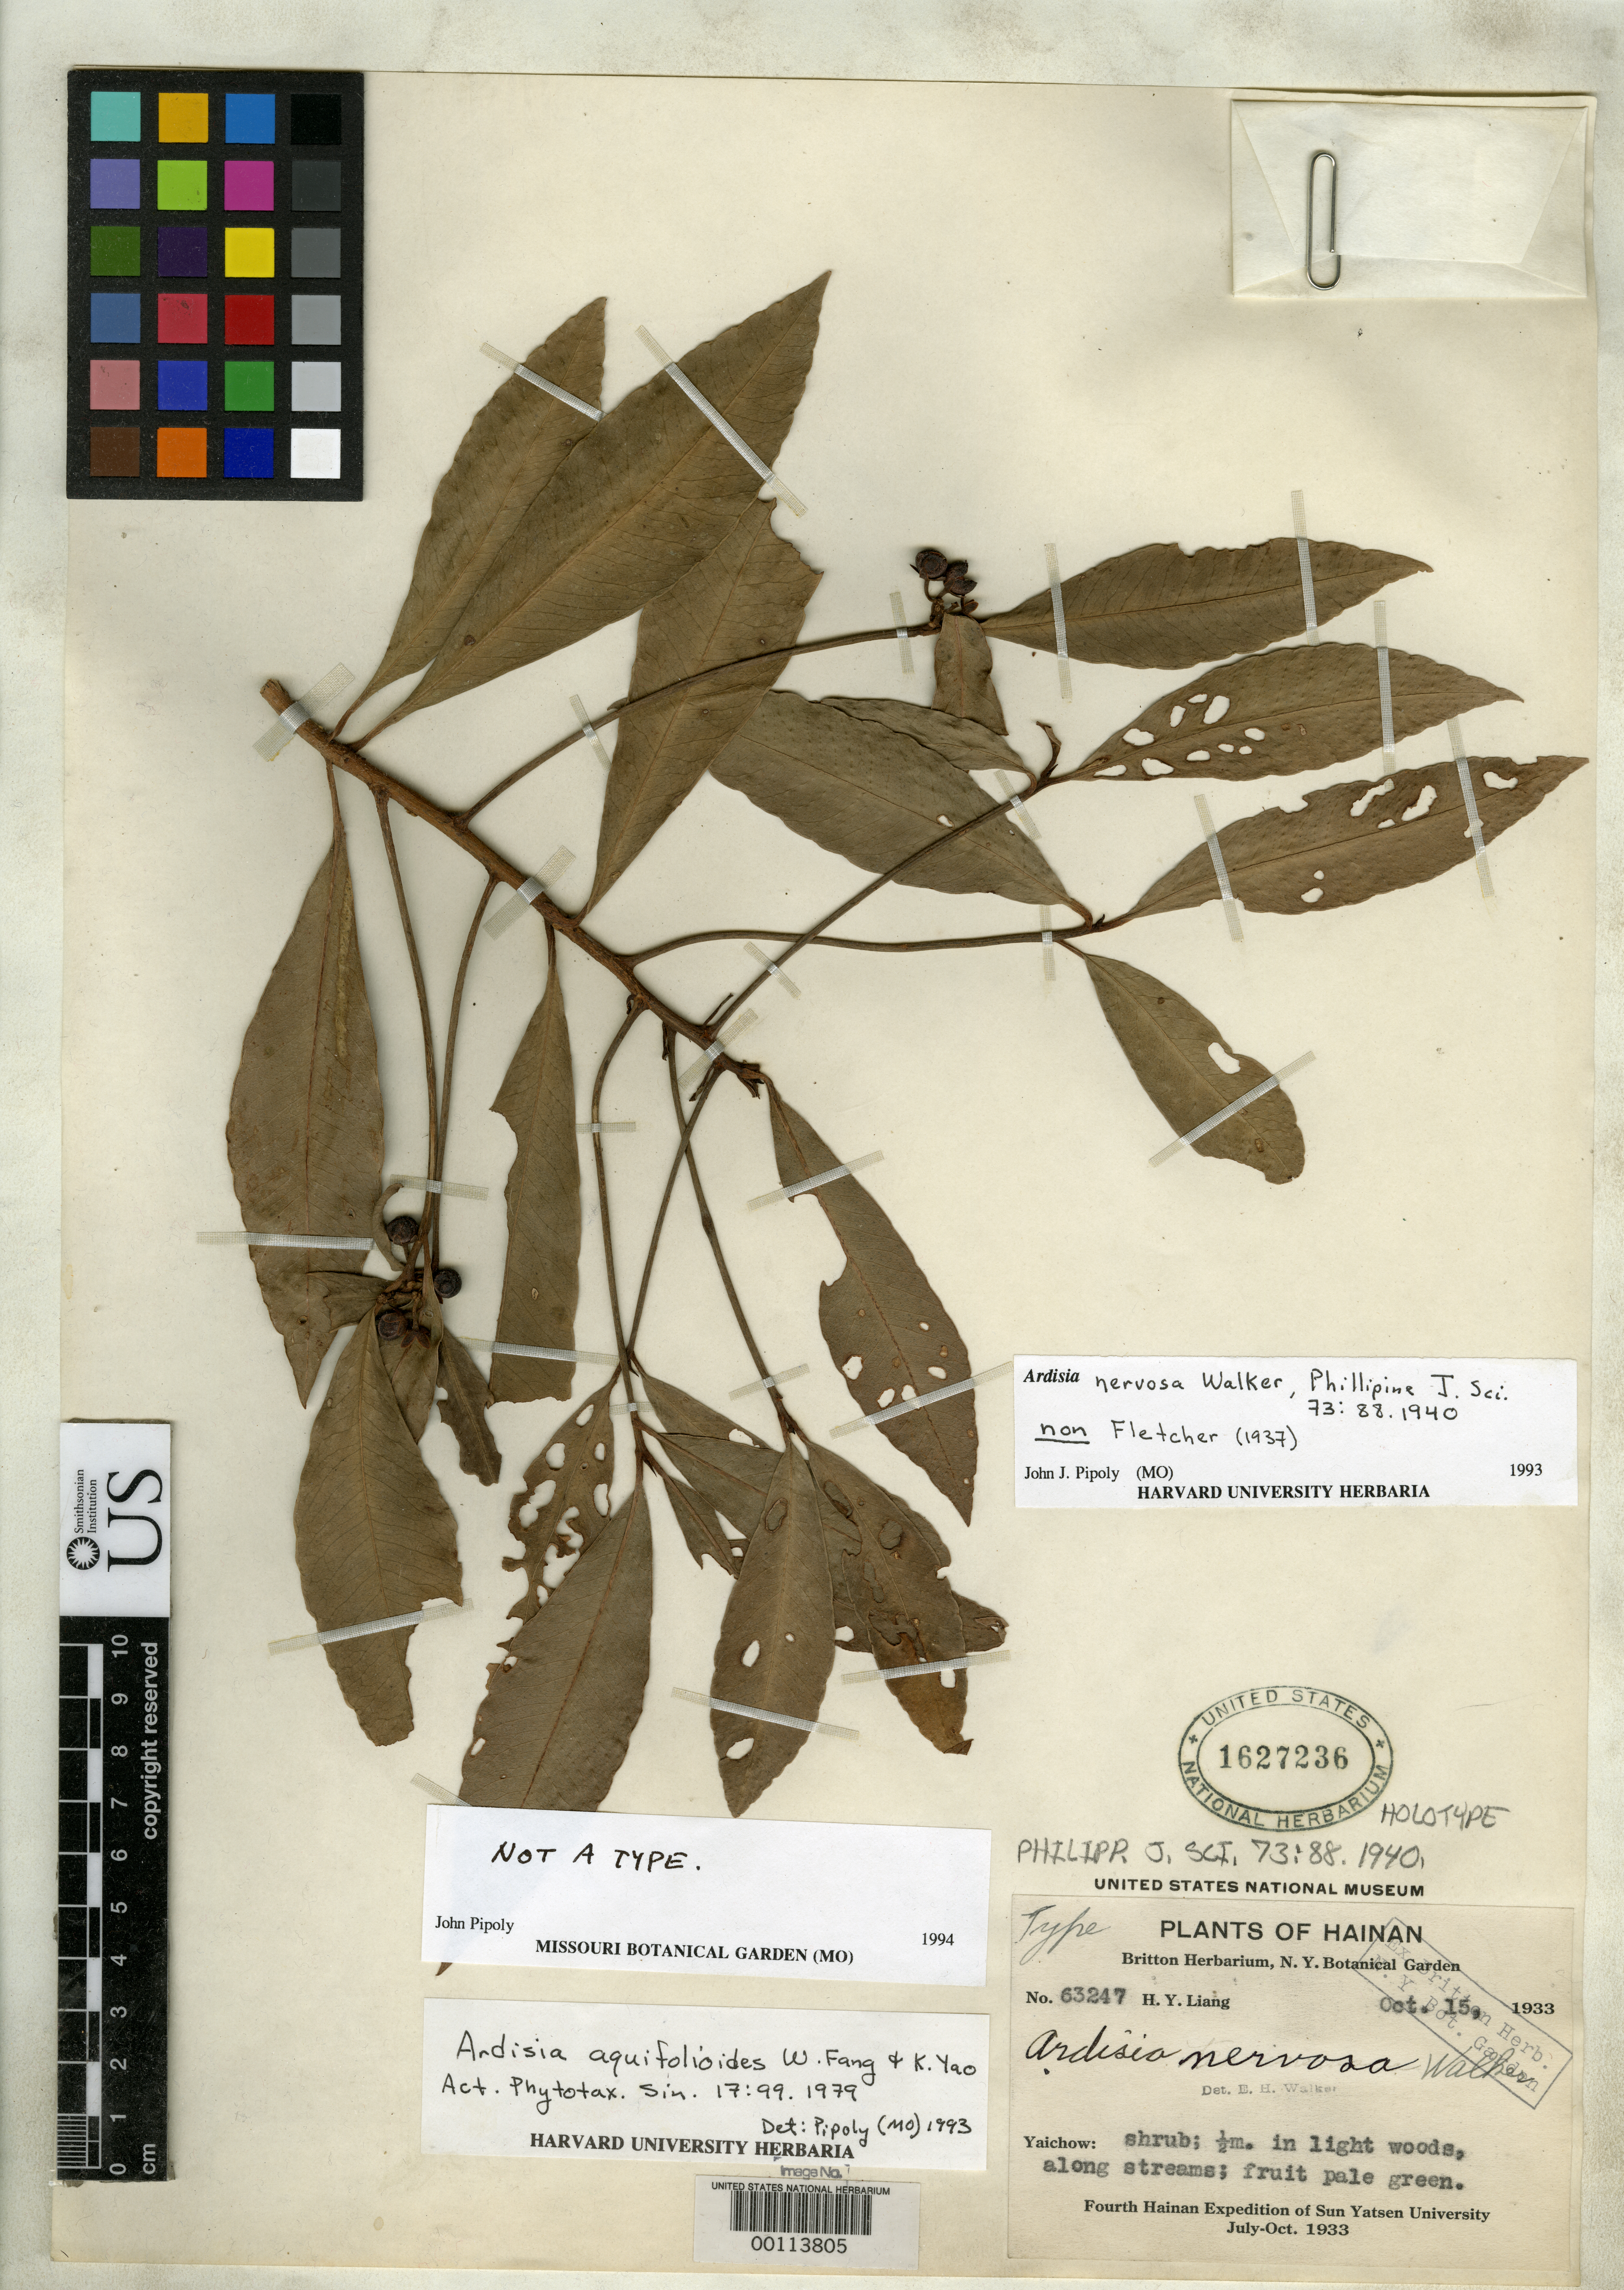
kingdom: Plantae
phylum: Tracheophyta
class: Magnoliopsida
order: Ericales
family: Primulaceae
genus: Ardisia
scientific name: Ardisia nervosa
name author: E. Walker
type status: Holotype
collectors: H. Y. Liang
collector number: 63247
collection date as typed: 15 Oct 1933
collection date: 1933-10-15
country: China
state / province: Hainan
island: Hainan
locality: Yaichow.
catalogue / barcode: US 1627236